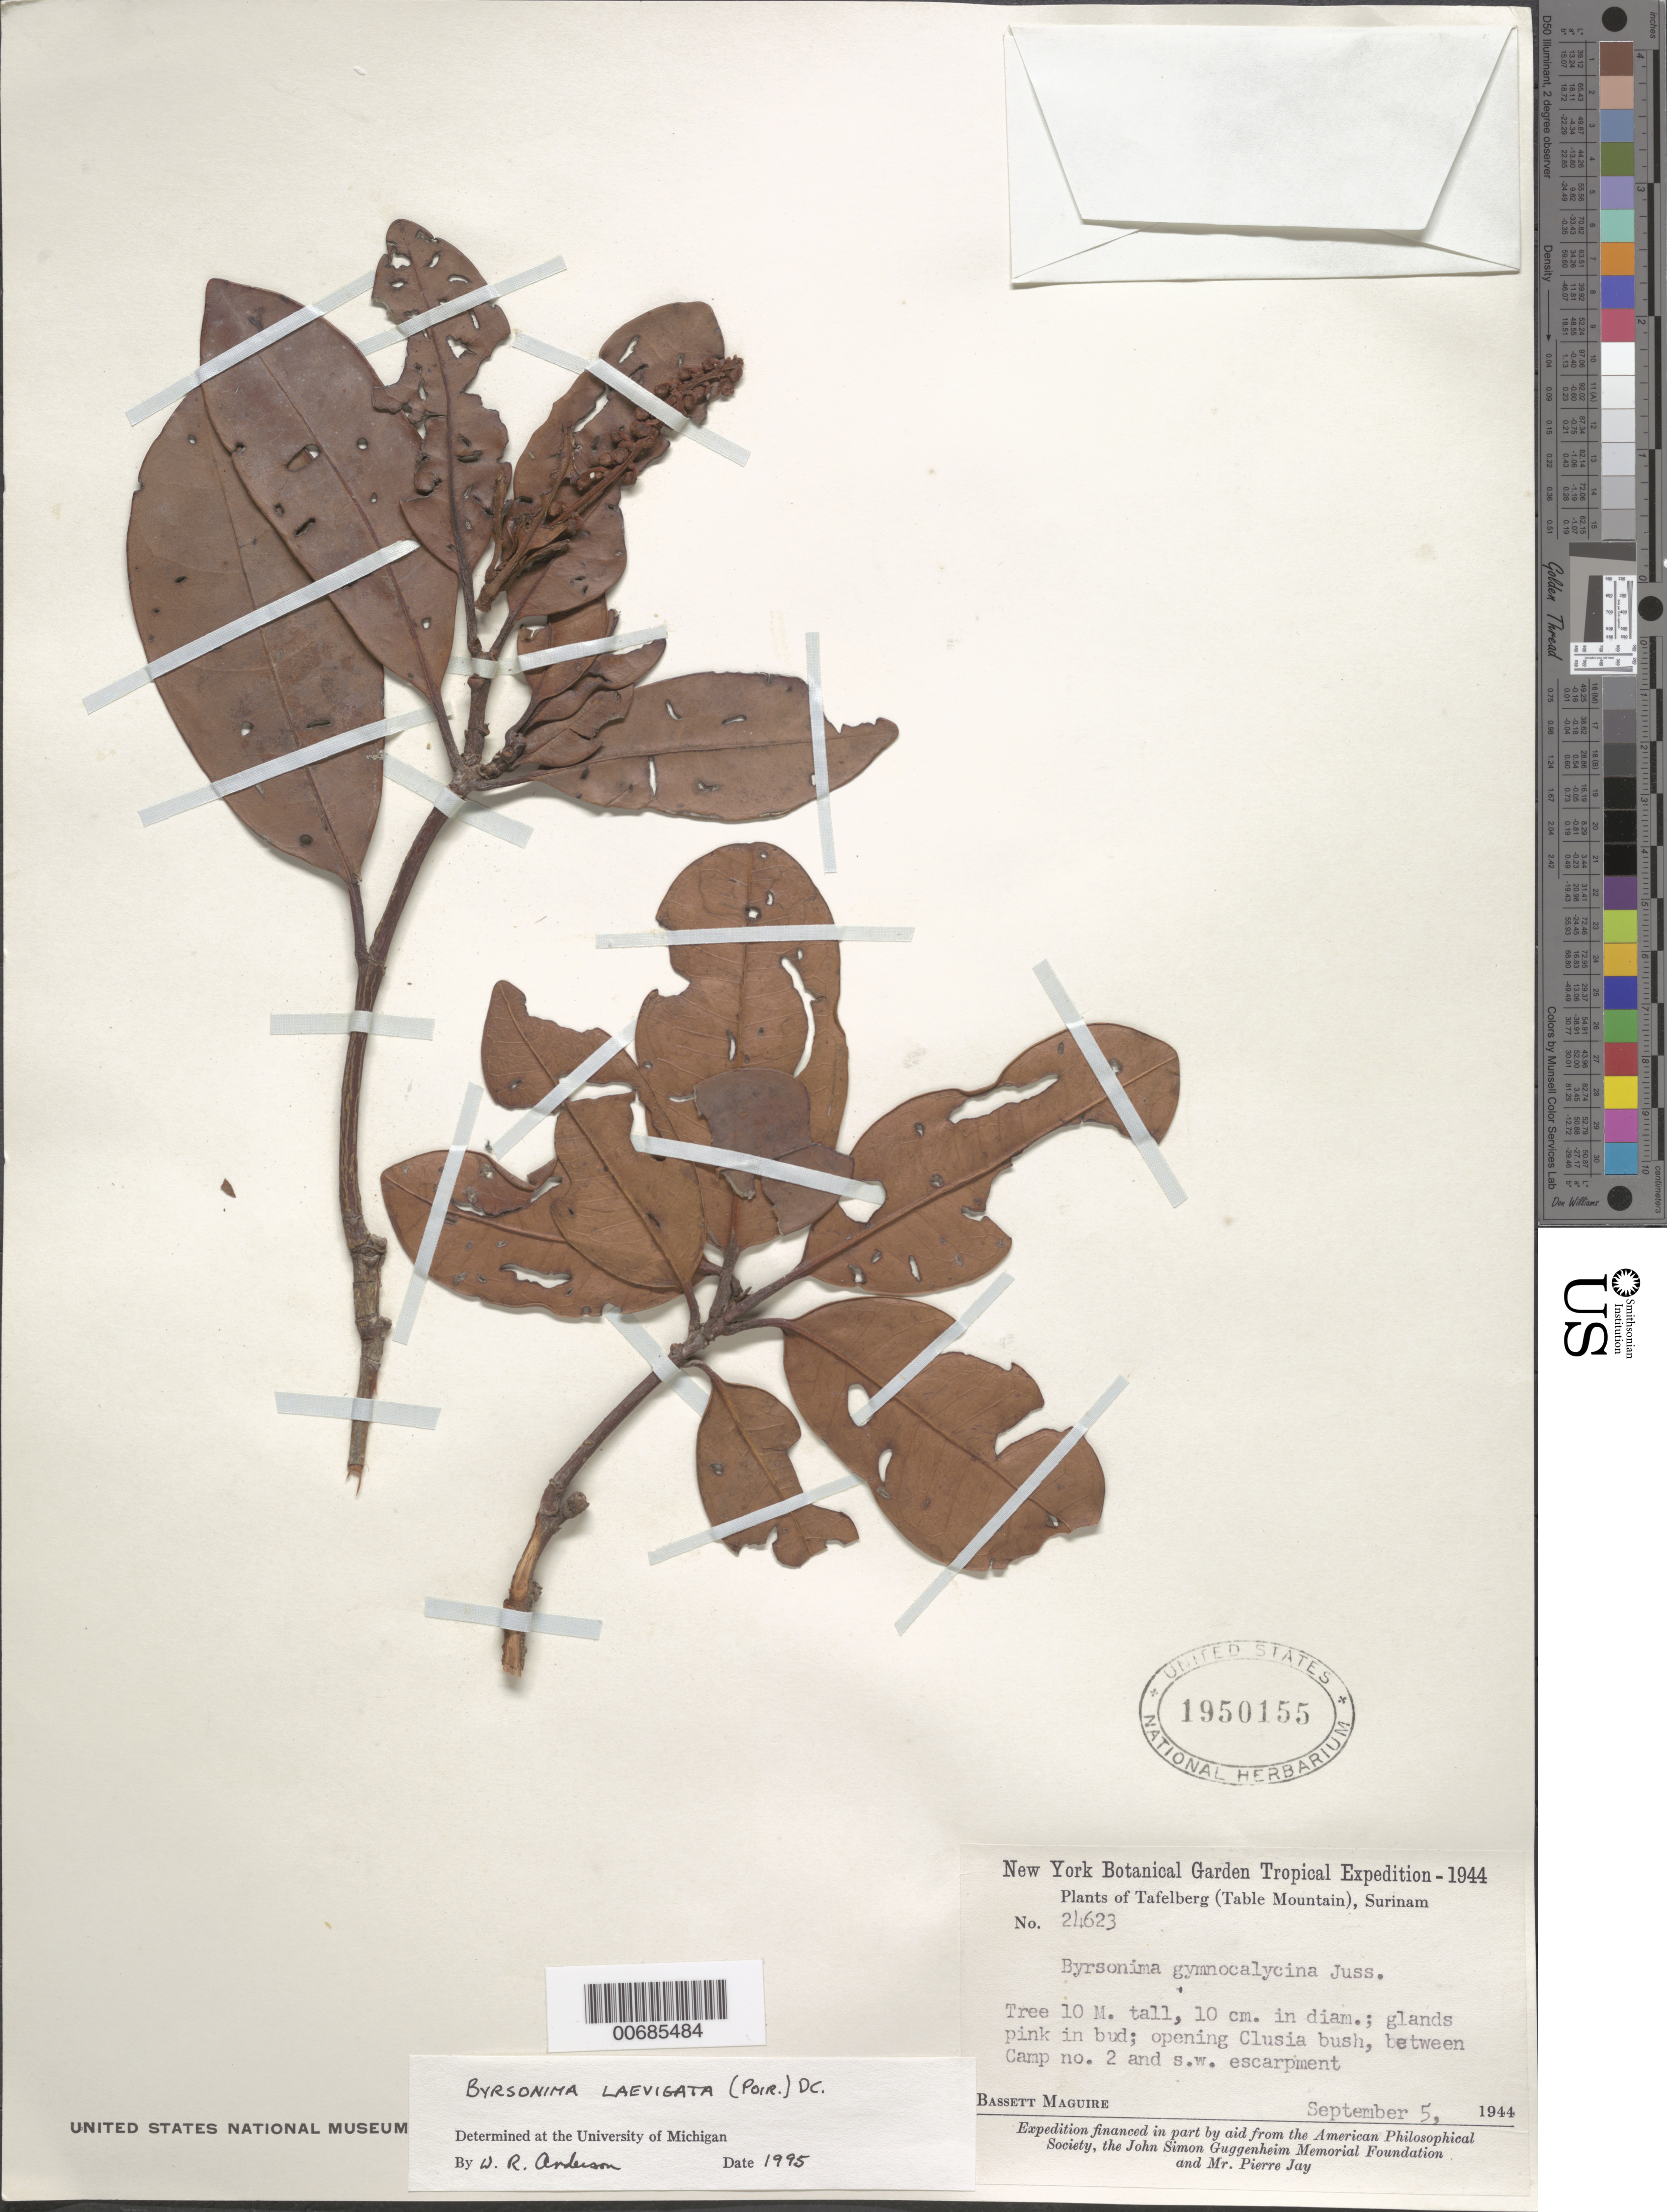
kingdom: Plantae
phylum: Tracheophyta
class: Magnoliopsida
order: Malpighiales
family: Malpighiaceae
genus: Byrsonima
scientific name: Byrsonima laevigata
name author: (Poir.) DC.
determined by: Anderson, W. R., (MICH), University of Michigan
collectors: B. Maguire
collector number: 24623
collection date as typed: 5-Sep-44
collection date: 1944-09-05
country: Suriname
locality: Tafelberg (Table Mountain), Camp II to SW escarpment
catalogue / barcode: US 1950155